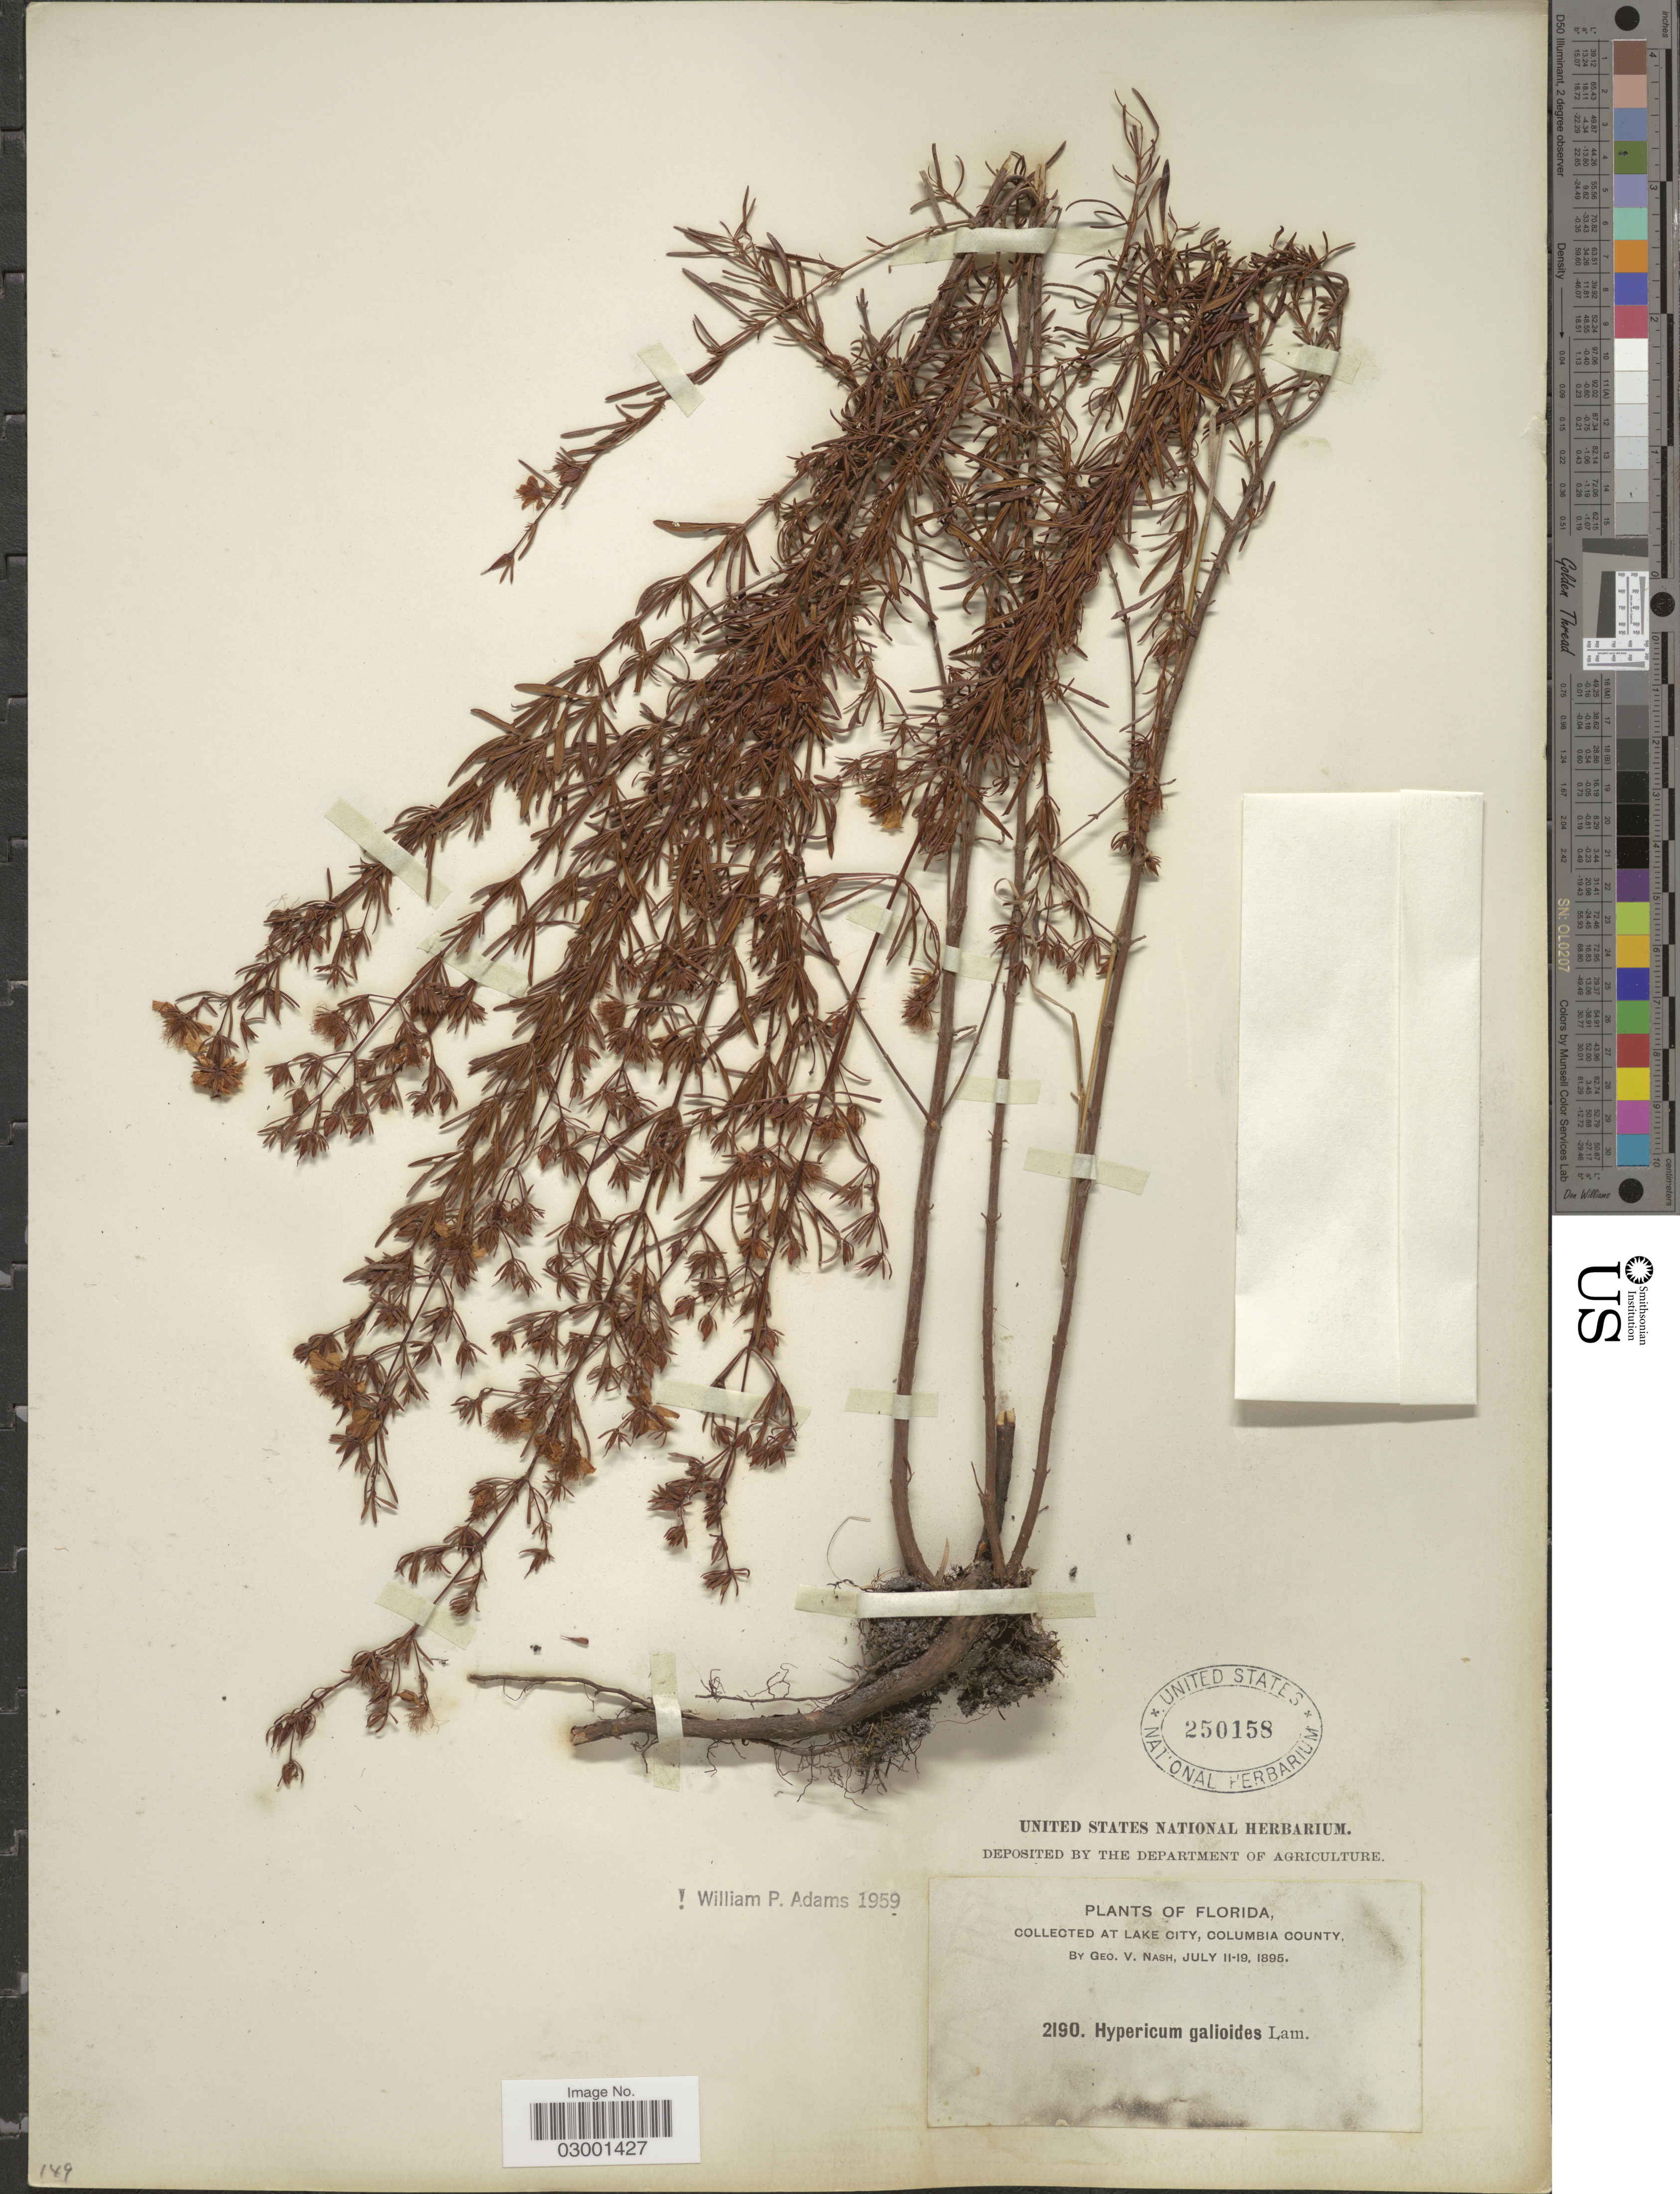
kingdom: Plantae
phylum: Tracheophyta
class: Magnoliopsida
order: Malpighiales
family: Hypericaceae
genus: Hypericum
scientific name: Hypericum galioides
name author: Lam.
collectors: G. V. Nash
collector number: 2190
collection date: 1895-07-11/1895-07-19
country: United States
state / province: Florida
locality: Lake City, Columbia County.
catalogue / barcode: US 250158